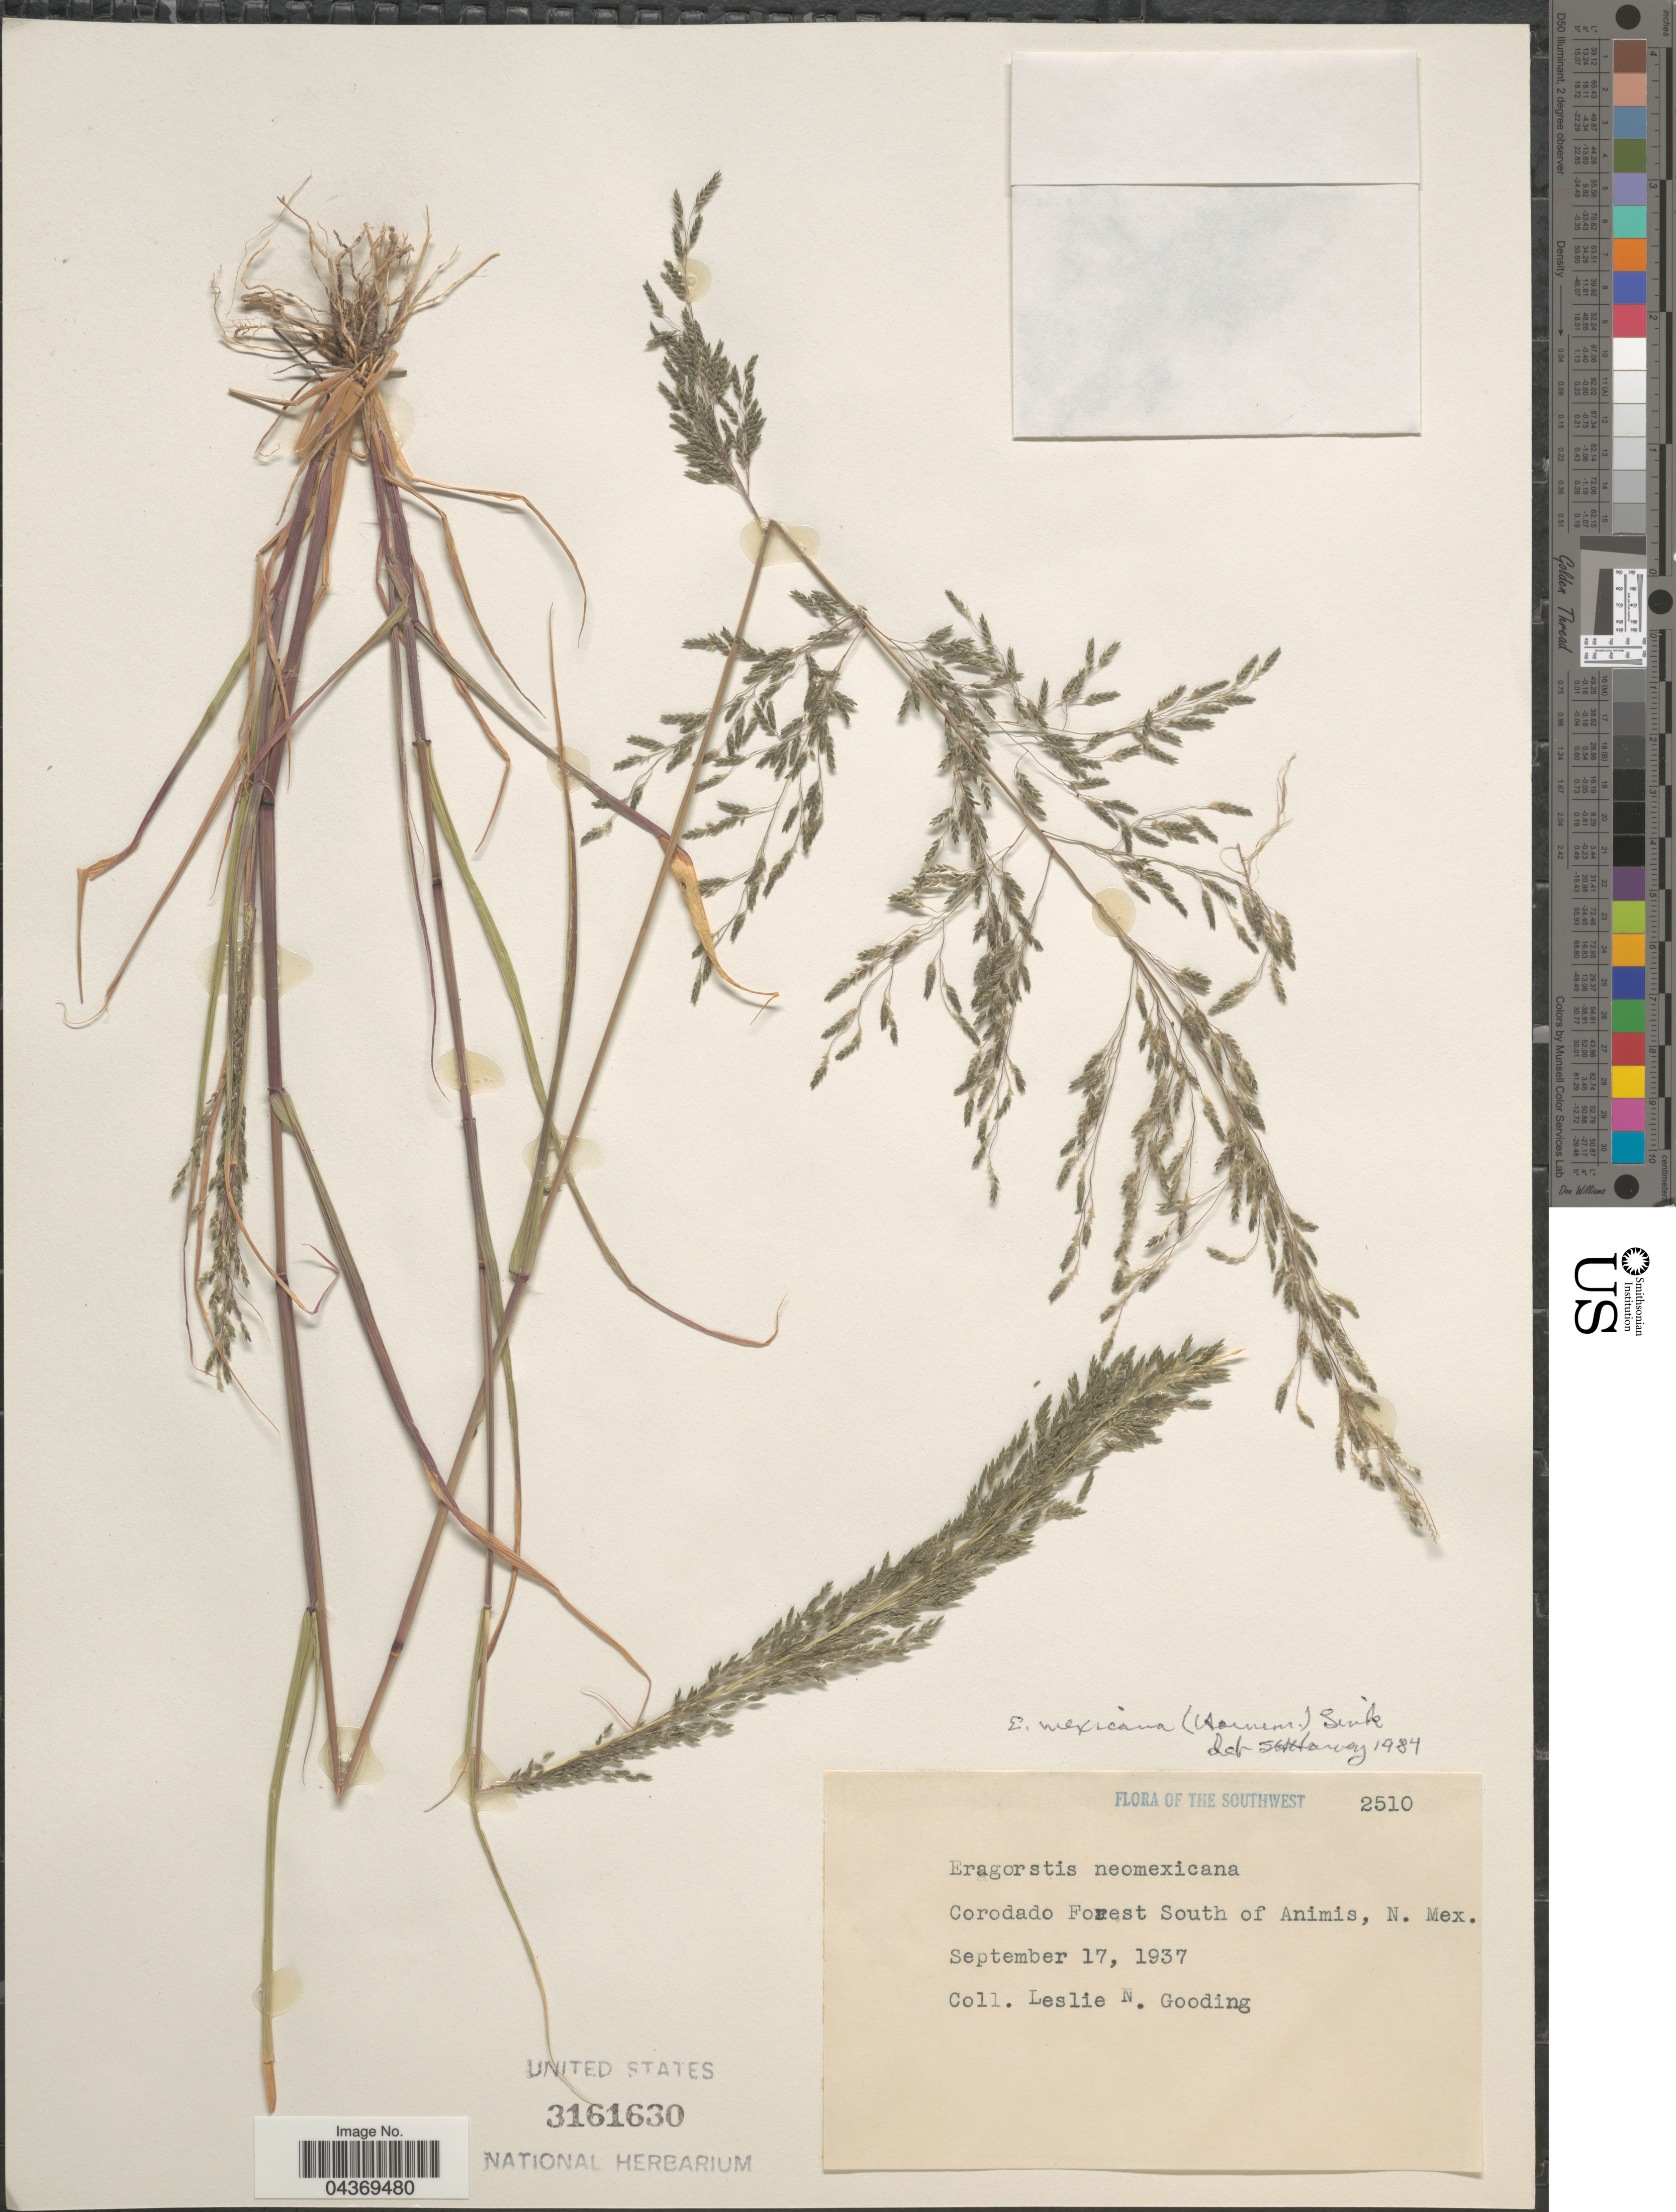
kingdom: Plantae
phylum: Tracheophyta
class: Liliopsida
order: Poales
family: Poaceae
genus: Eragrostis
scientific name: Eragrostis mexicana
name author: (Hornem.) Link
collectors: L. Gooding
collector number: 2510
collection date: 1937-09-17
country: United States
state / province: New Mexico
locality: The Southwest. Corodado Forest South of Animis.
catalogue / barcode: US 3161630